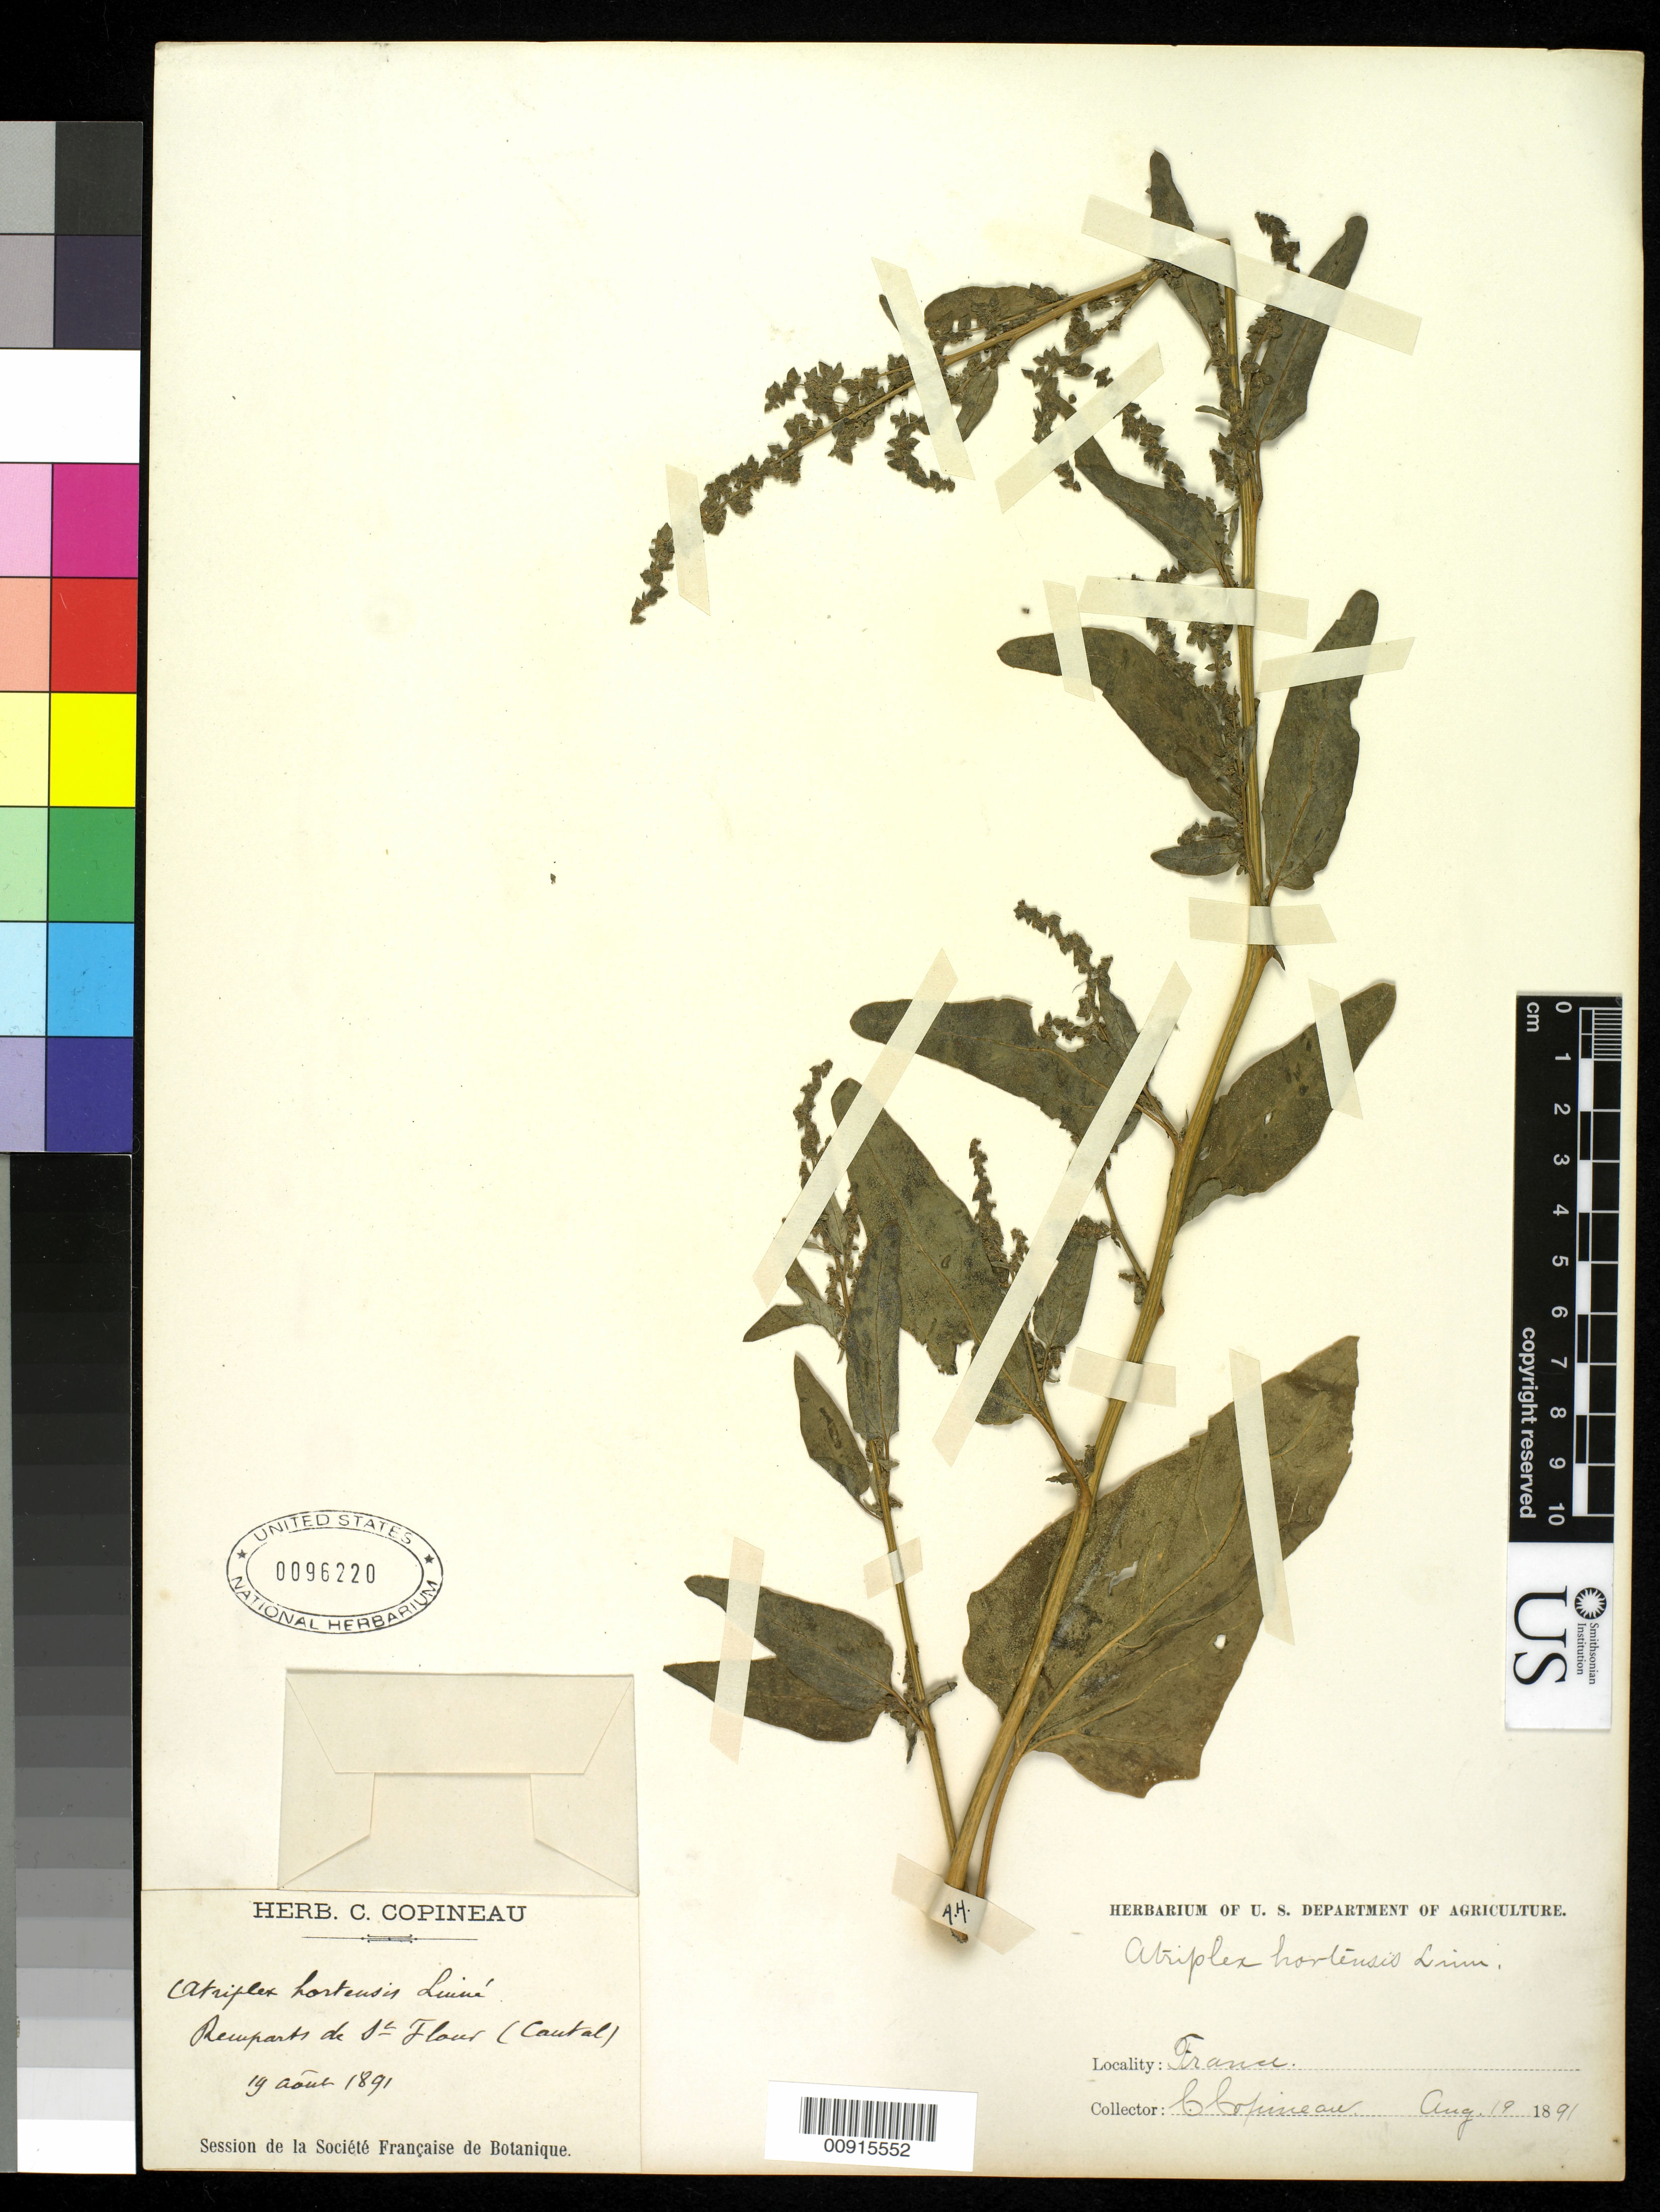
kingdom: Plantae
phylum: Tracheophyta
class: Magnoliopsida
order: Caryophyllales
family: Amaranthaceae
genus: Atriplex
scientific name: Atriplex hortensis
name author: L.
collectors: C. Copineau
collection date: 1891-08-19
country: France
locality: Remparts de St Flour (central)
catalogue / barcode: US 96220